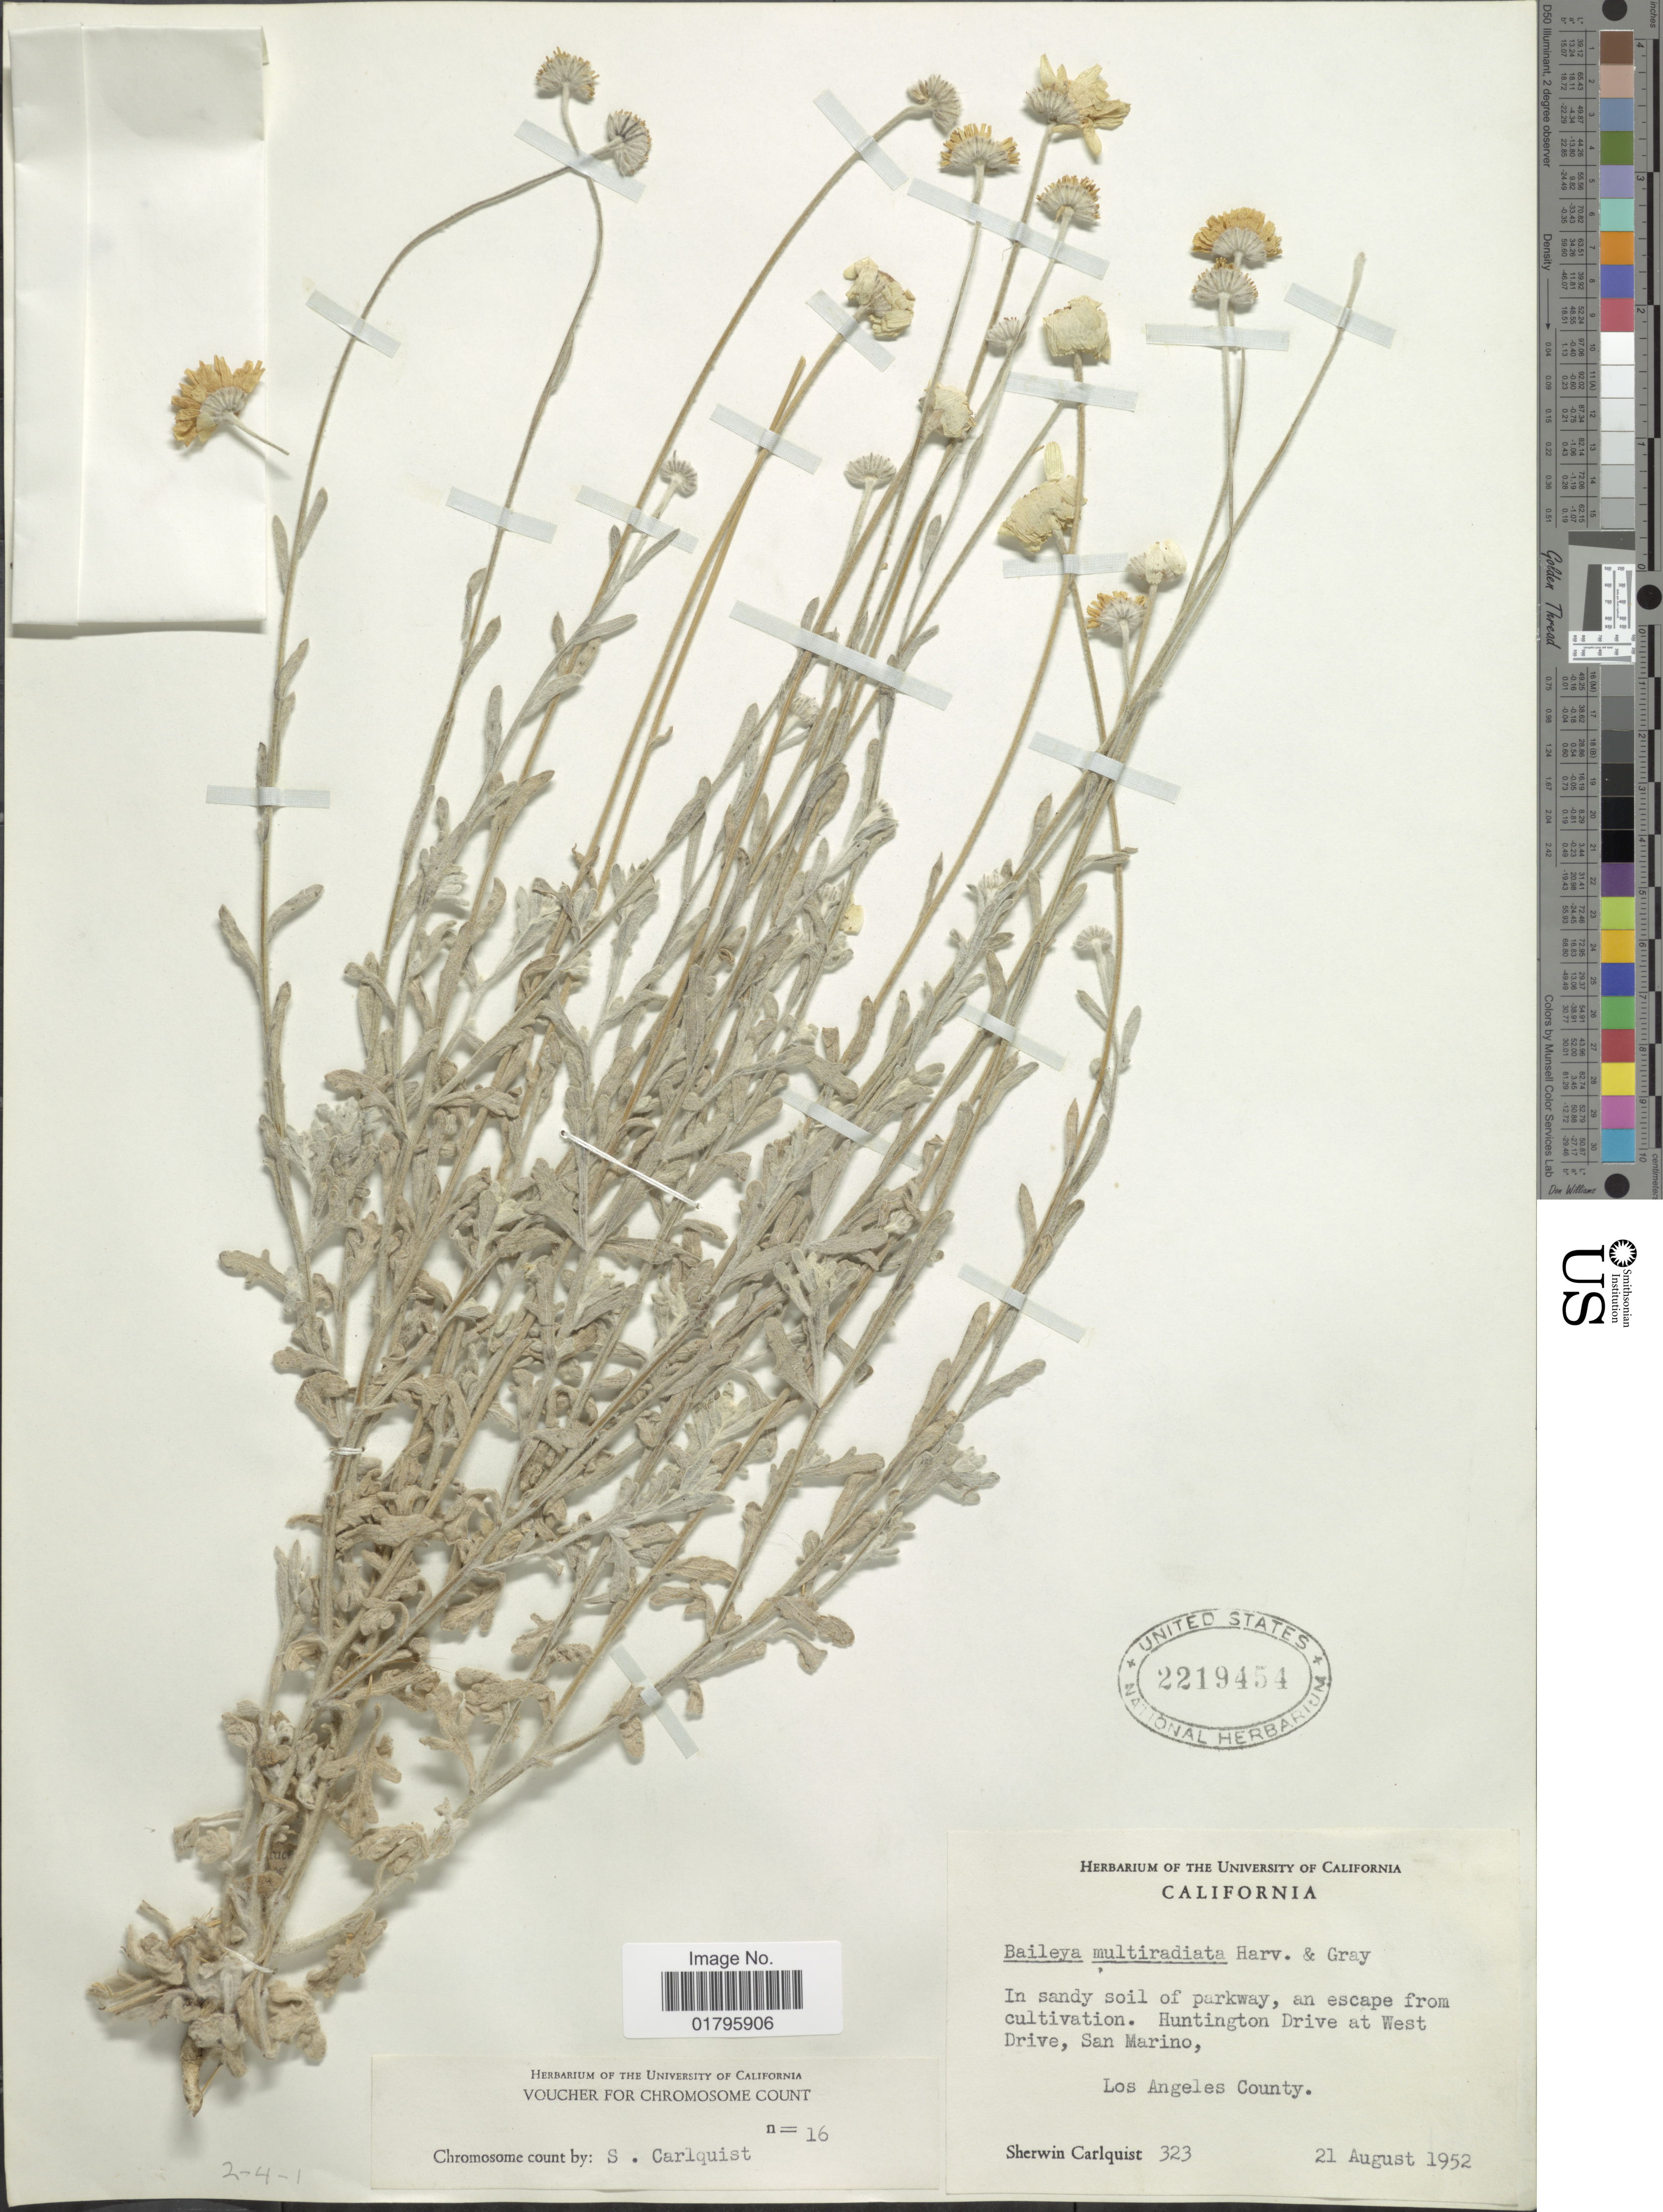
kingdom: Plantae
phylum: Tracheophyta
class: Magnoliopsida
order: Asterales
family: Asteraceae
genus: Baileya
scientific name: Baileya multiradiata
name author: Harv. & A. Gray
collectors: S. Carlquist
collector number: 323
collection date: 1952-08-21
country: United States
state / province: California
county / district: Los Angeles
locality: Huntington Drive at West Drive, San Marino, Los Angeles County.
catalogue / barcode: US 2219454